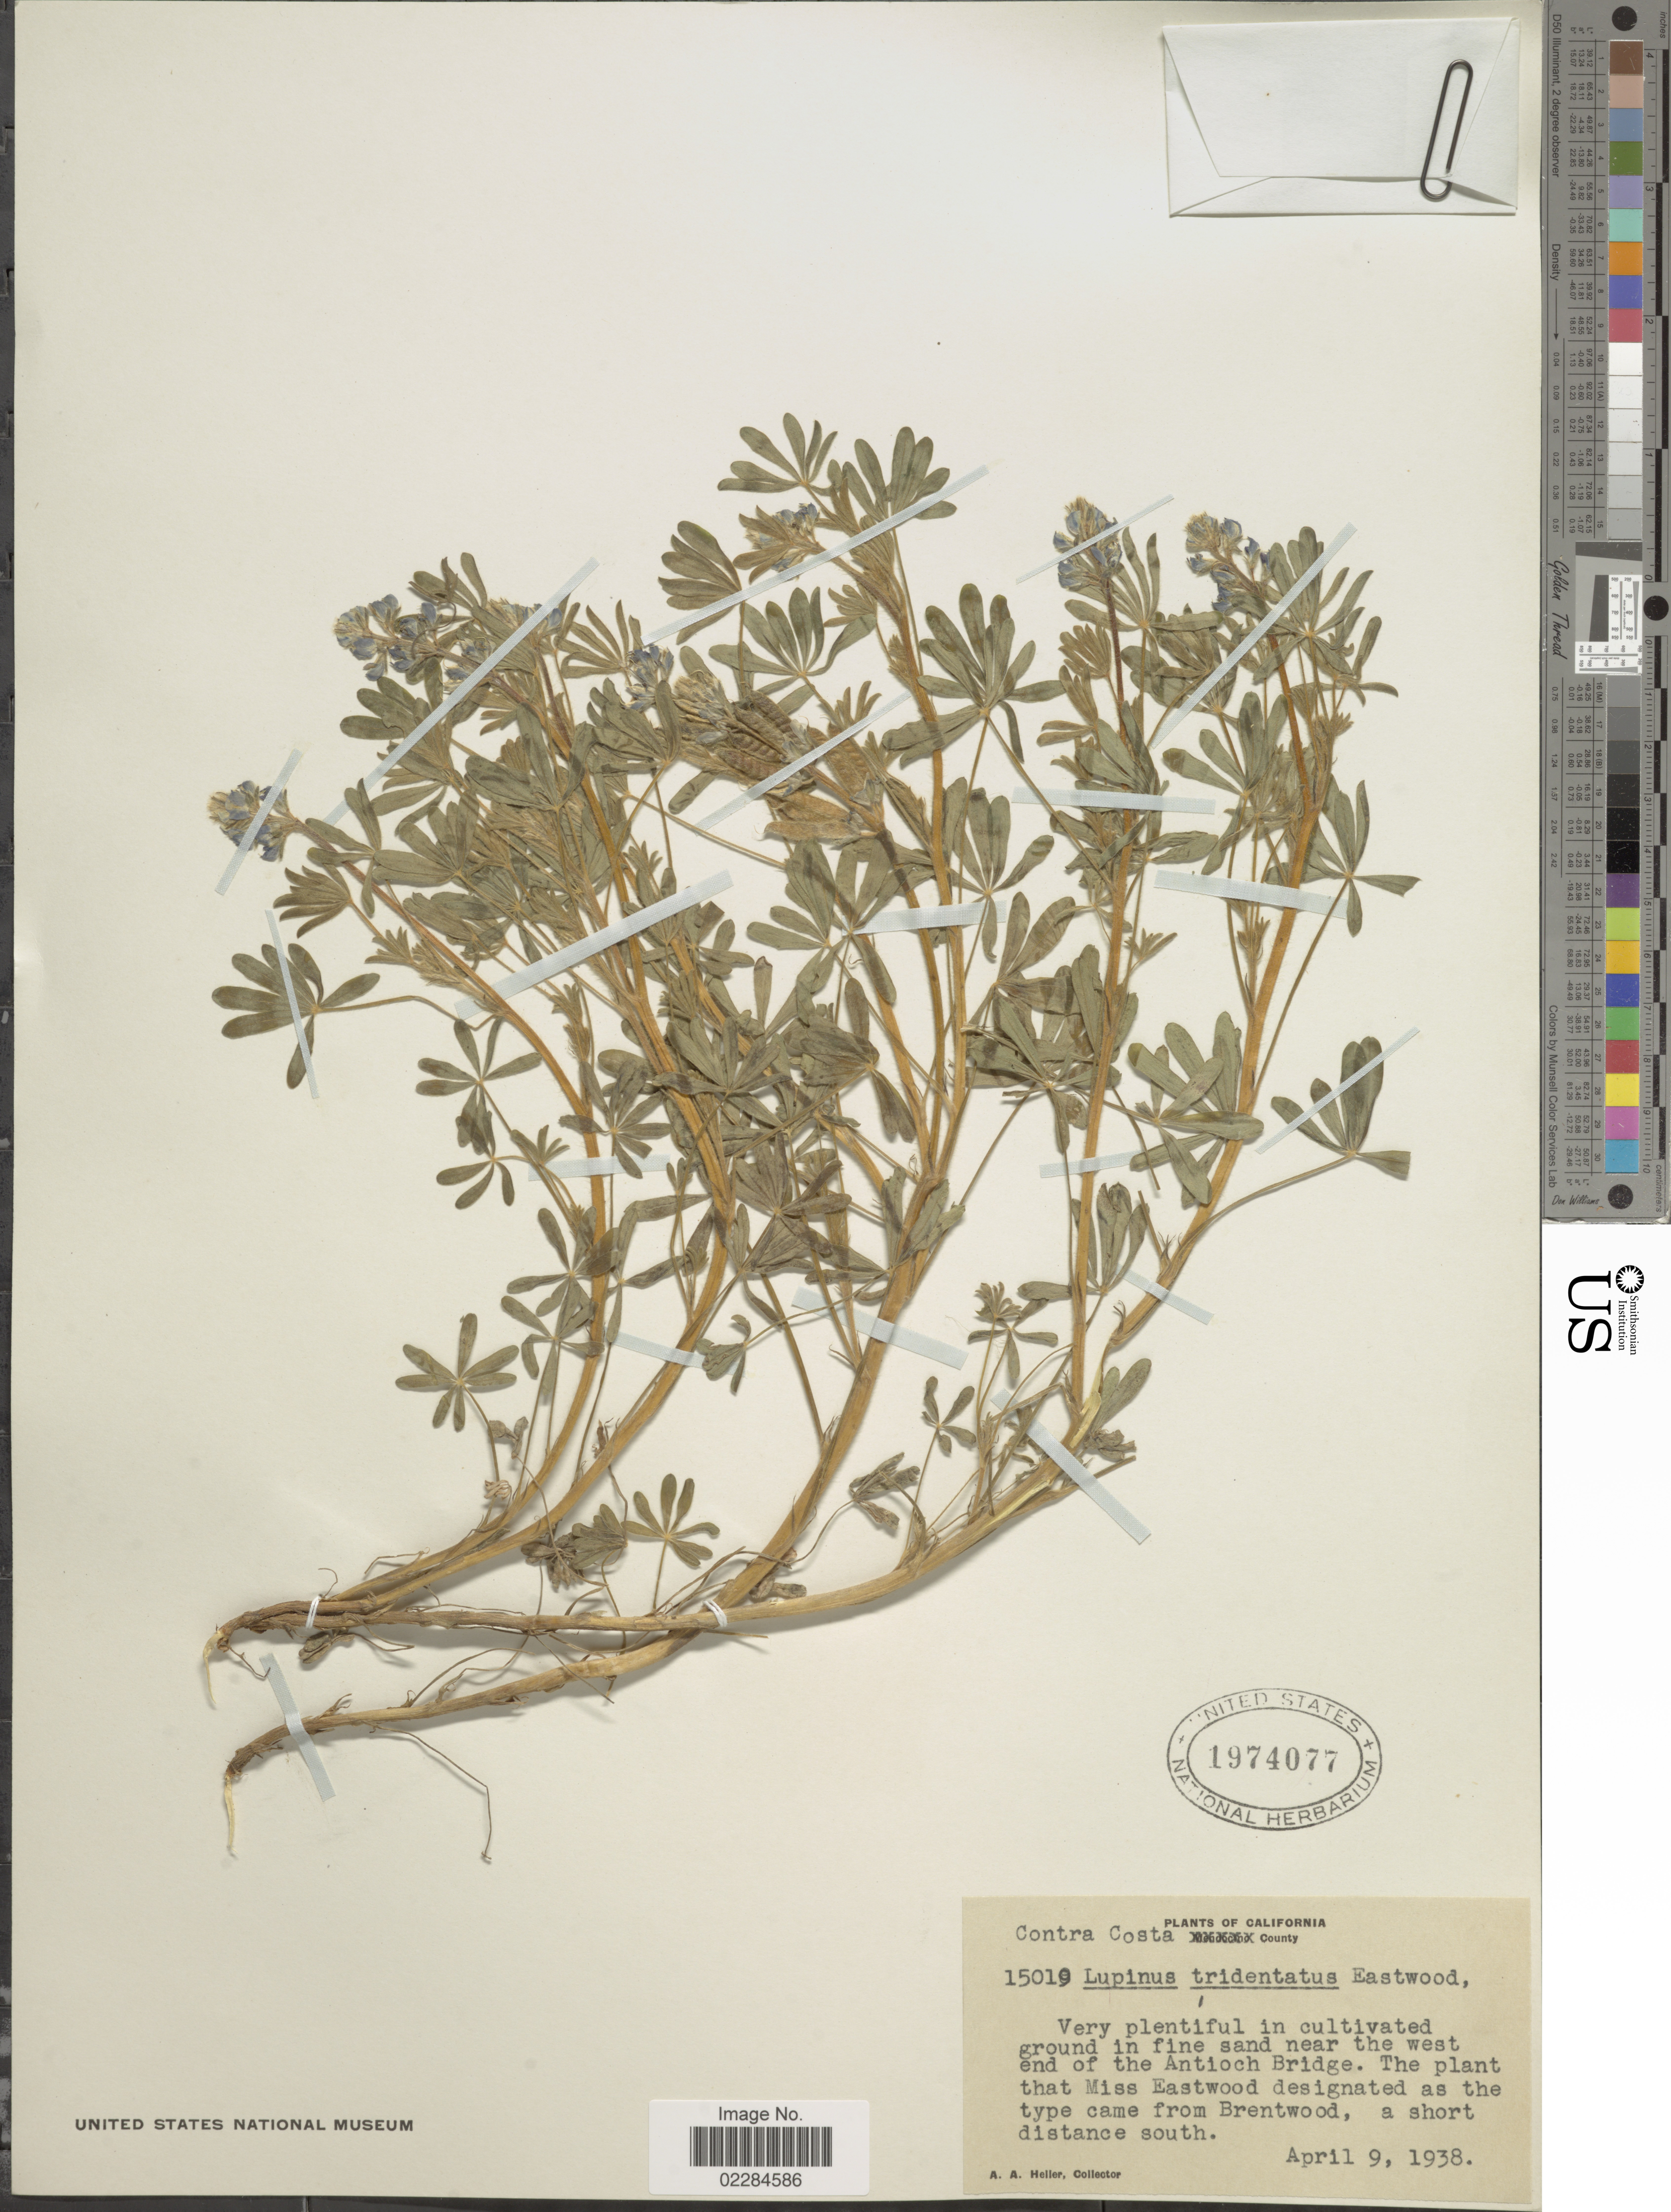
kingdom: Plantae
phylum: Tracheophyta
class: Magnoliopsida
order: Fabales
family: Fabaceae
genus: Lupinus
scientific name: Lupinus bicolor var. tridentatus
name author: Lindl.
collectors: A. A. Heller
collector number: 15019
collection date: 1938-04-09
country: United States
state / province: California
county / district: Contra Costa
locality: Contra Costa County, near the west end of the Antioch Bridge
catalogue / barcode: US 1974077